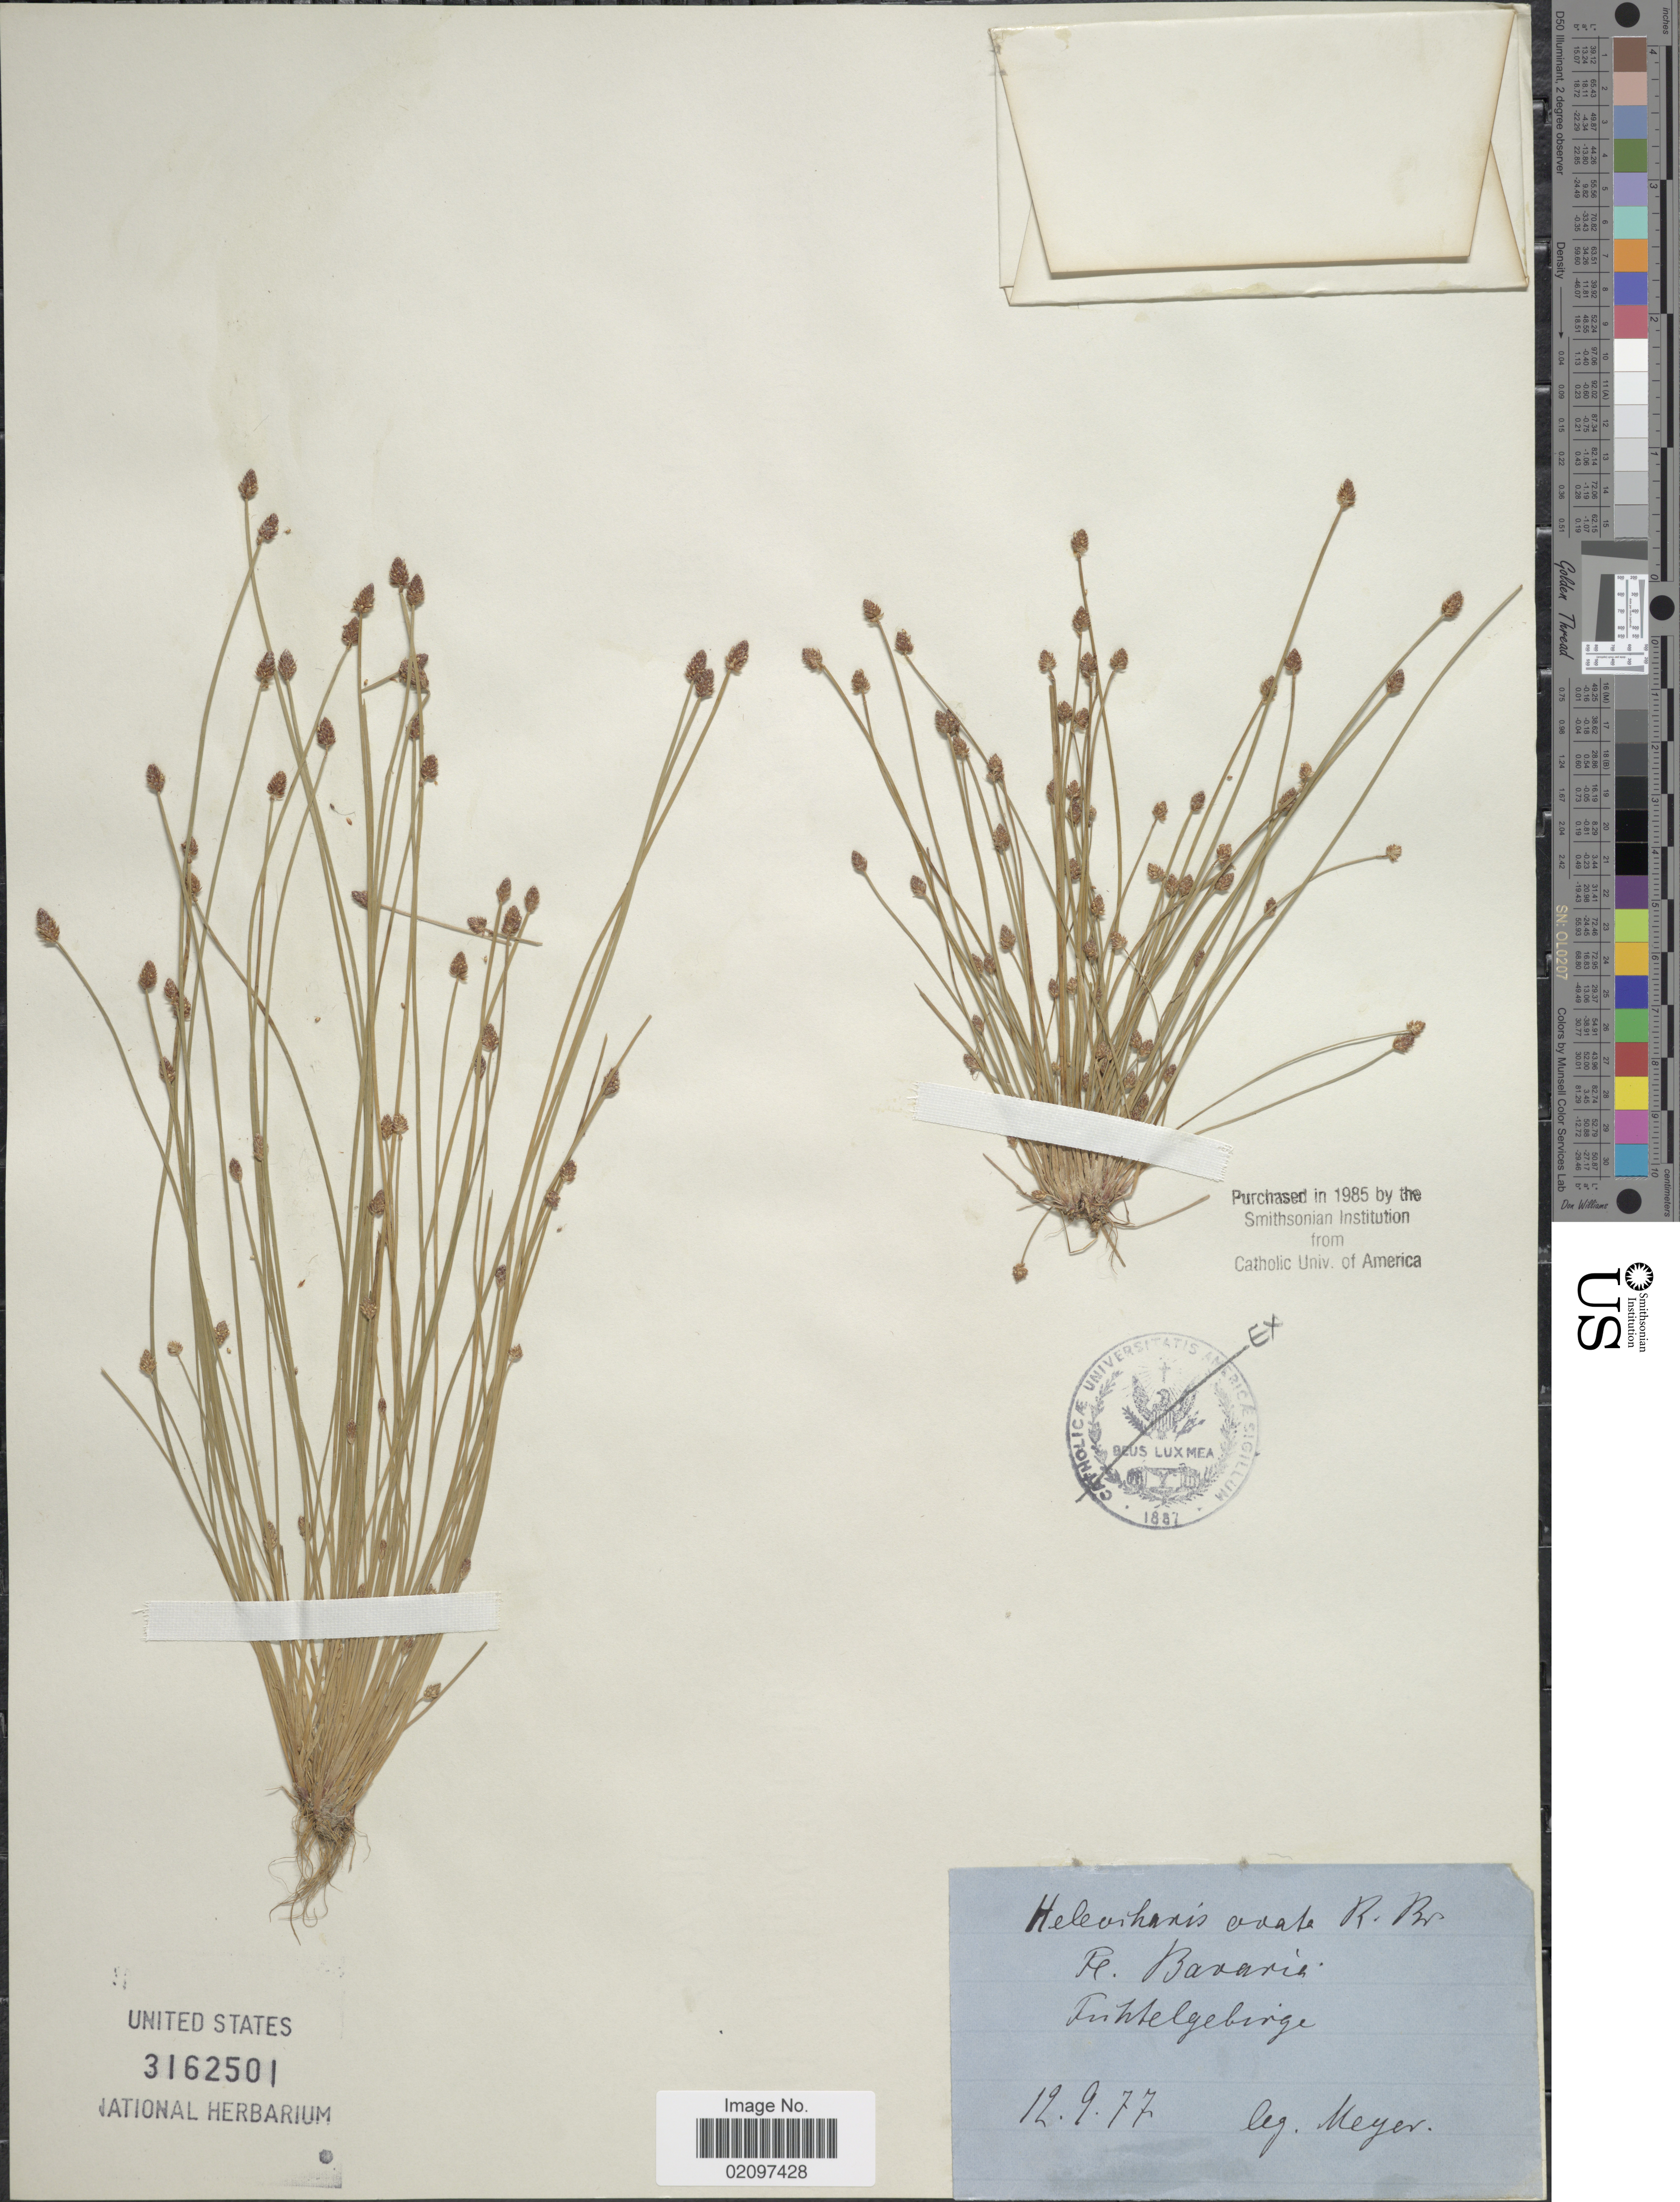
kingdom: Plantae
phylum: Tracheophyta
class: Liliopsida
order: Poales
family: Cyperaceae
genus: Eleocharis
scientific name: Eleocharis ovata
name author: (Roth) Roem. & Schult.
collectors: -- Meyer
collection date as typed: Transcribed d/m/y: 12/9/77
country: Germany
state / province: Bayern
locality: Fichtelgebirge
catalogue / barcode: US 3162501